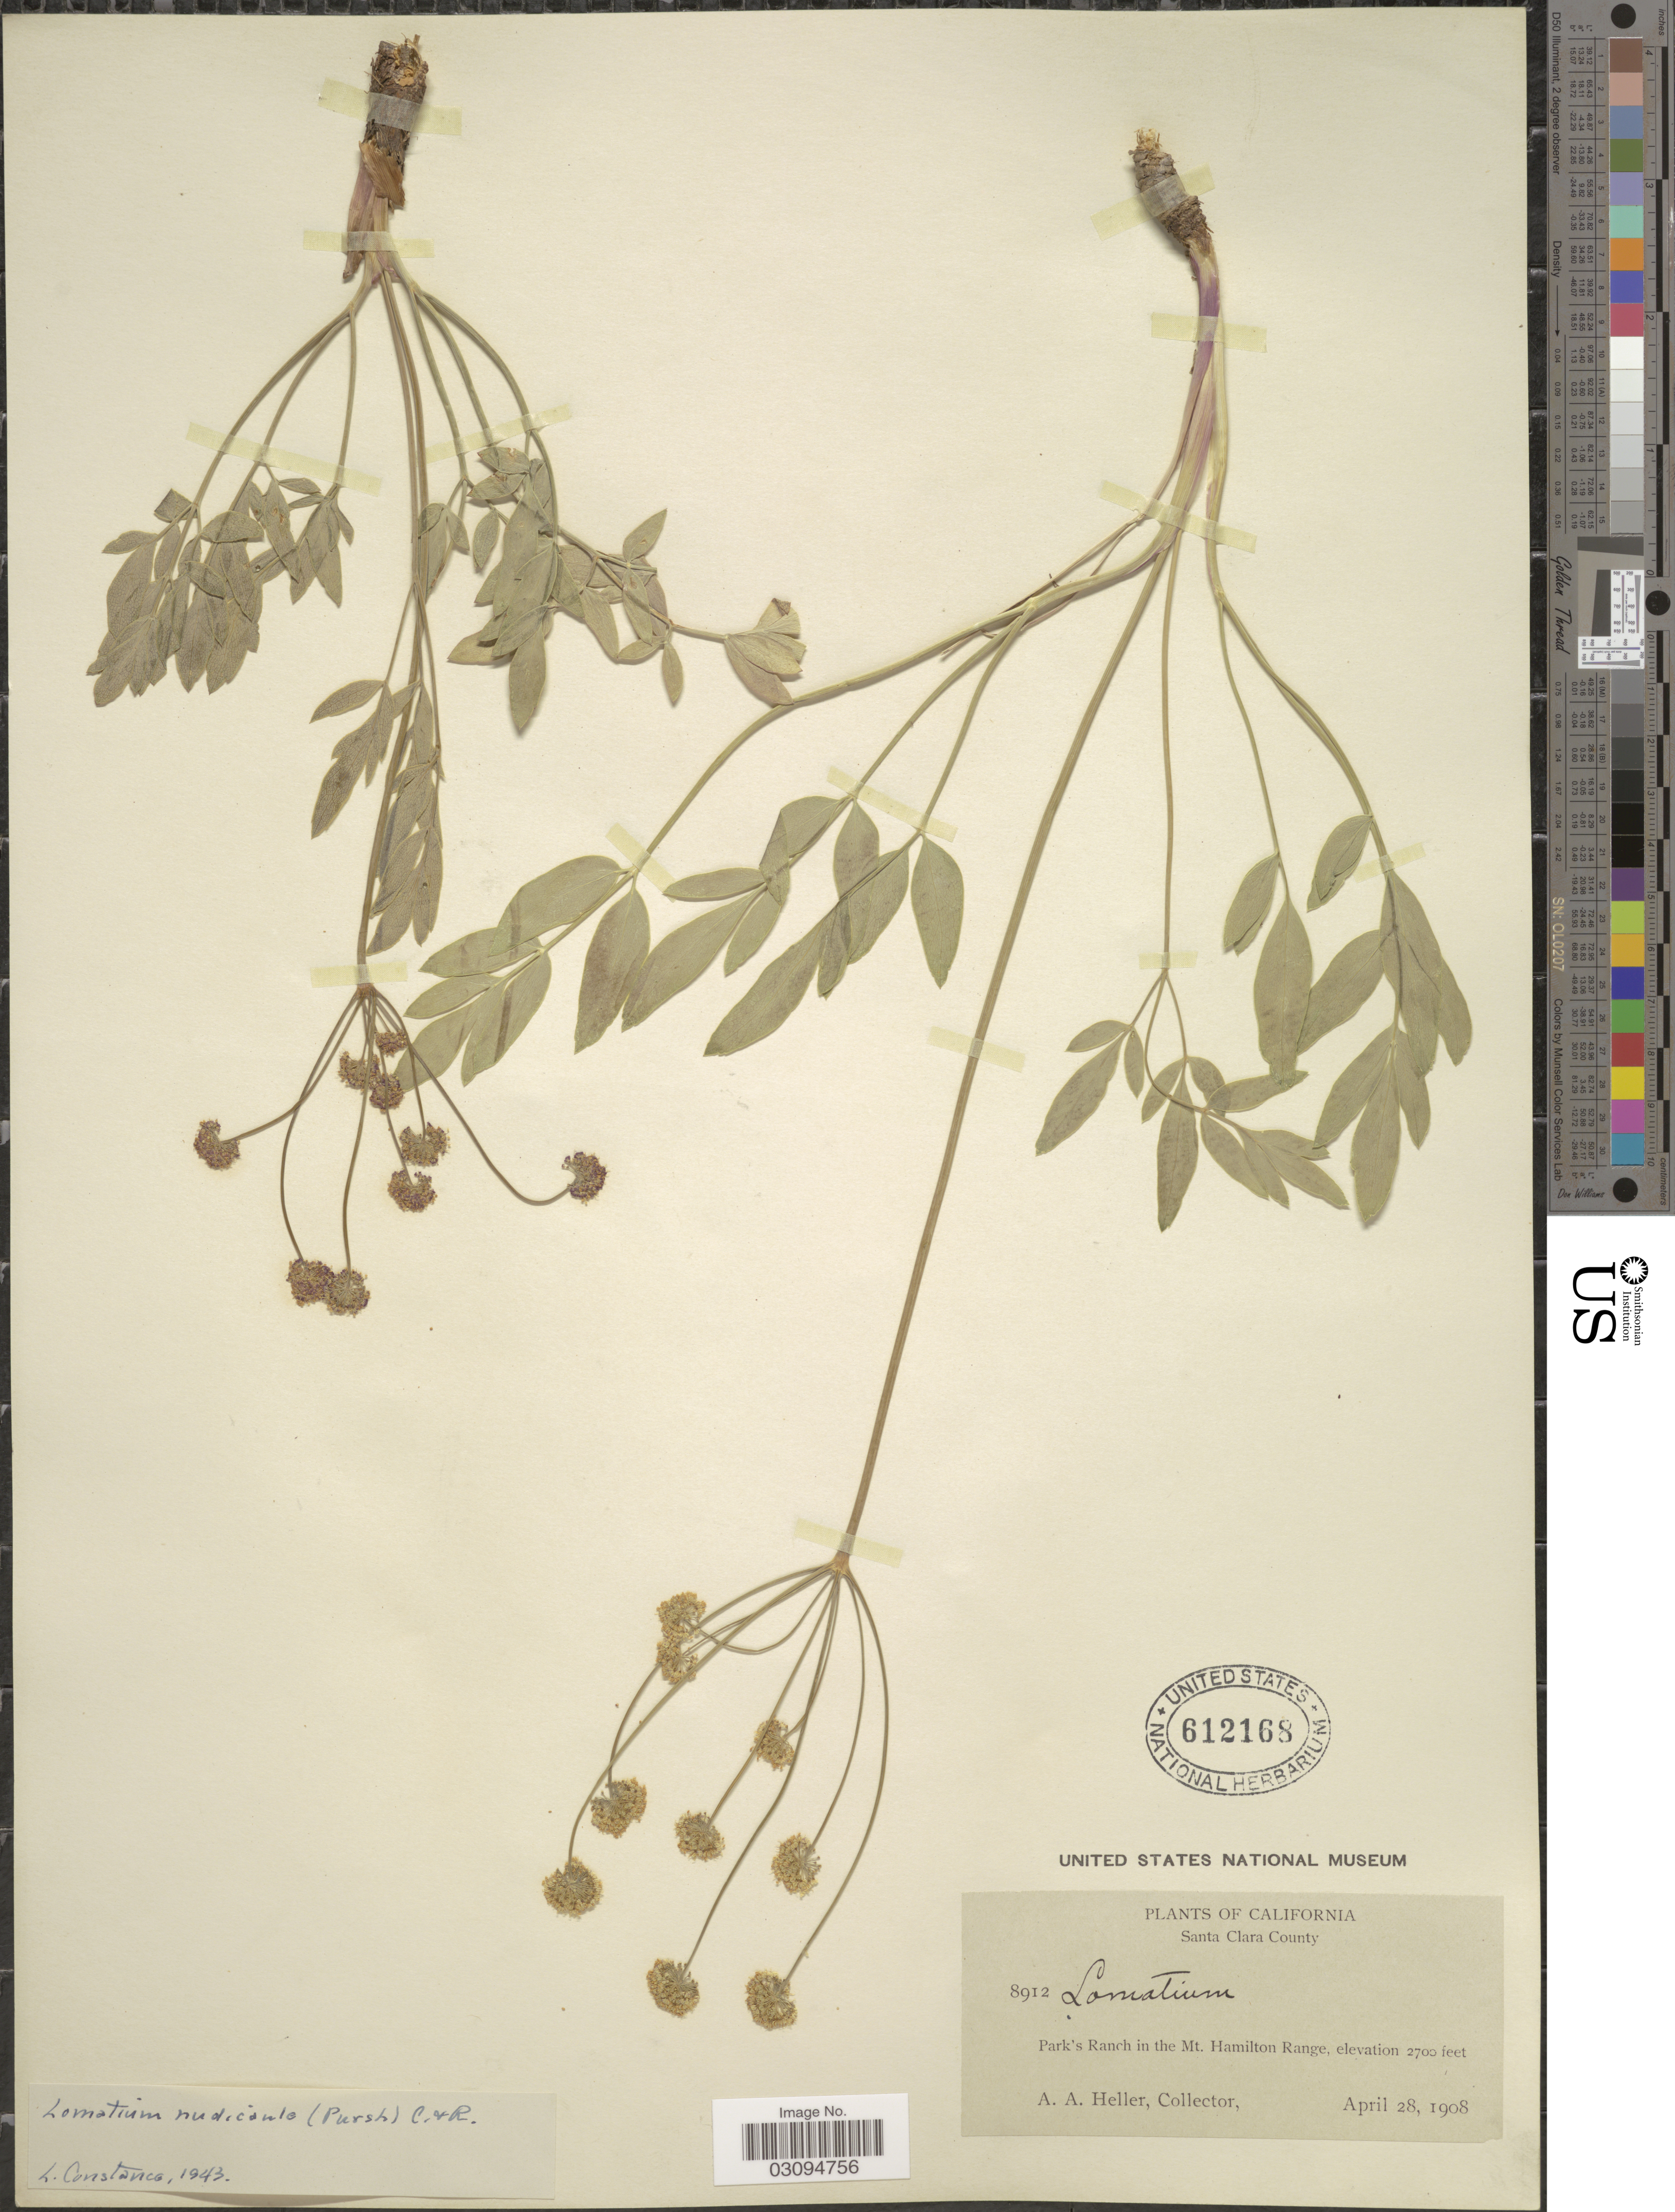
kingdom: Plantae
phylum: Tracheophyta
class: Magnoliopsida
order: Apiales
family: Apiaceae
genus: Lomatium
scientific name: Lomatium nudicaule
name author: (Pursh) J.M. Coult. & Rose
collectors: A. A. Heller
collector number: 8912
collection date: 1908-04-28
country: United States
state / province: California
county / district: Santa Clara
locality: Santa Clara County. Park's Ranch in the Mt. Hamilton Range.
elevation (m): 823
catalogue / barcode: US 612168